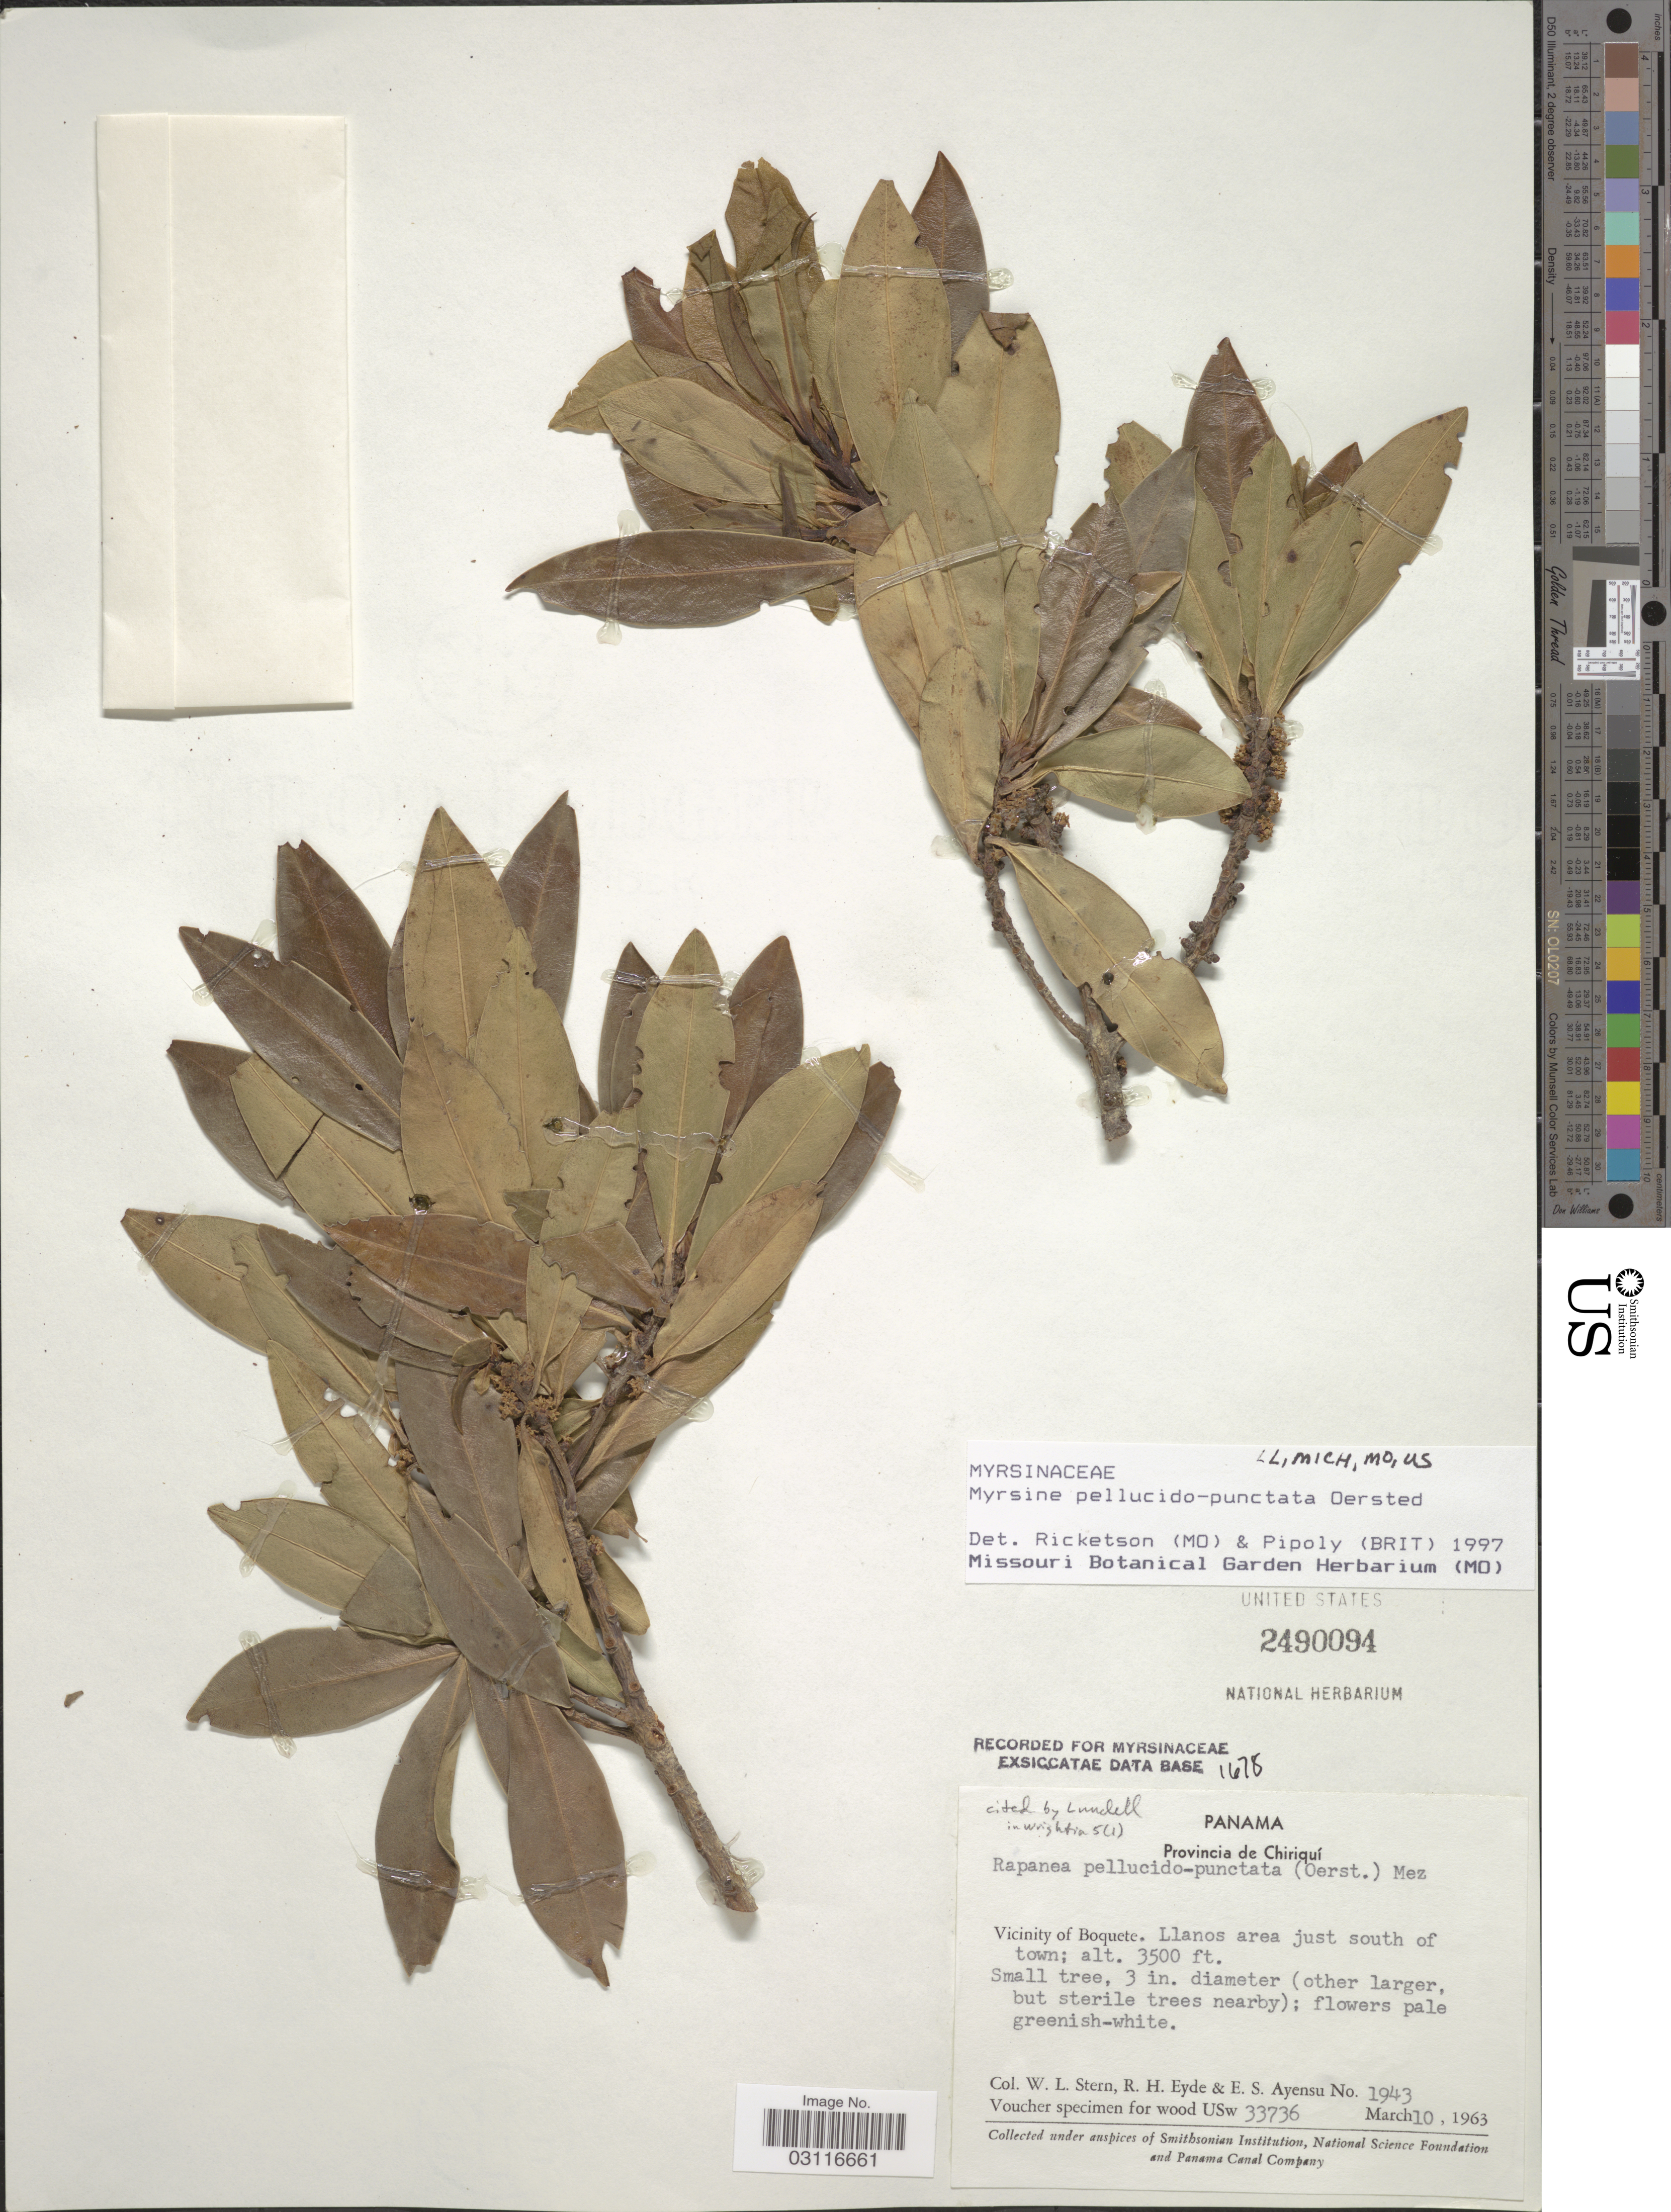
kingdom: Plantae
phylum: Tracheophyta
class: Magnoliopsida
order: Ericales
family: Primulaceae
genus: Myrsine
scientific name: Myrsine pellucido-punctata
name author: Oerst.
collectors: W. L. Stern, R. H. Eyde & E. S. Ayensu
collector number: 1943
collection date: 1963-03-10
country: Panama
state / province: Chiriqui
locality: Vicinity of Boquete. Llanos area just south of town.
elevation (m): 1067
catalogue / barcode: US 2490094